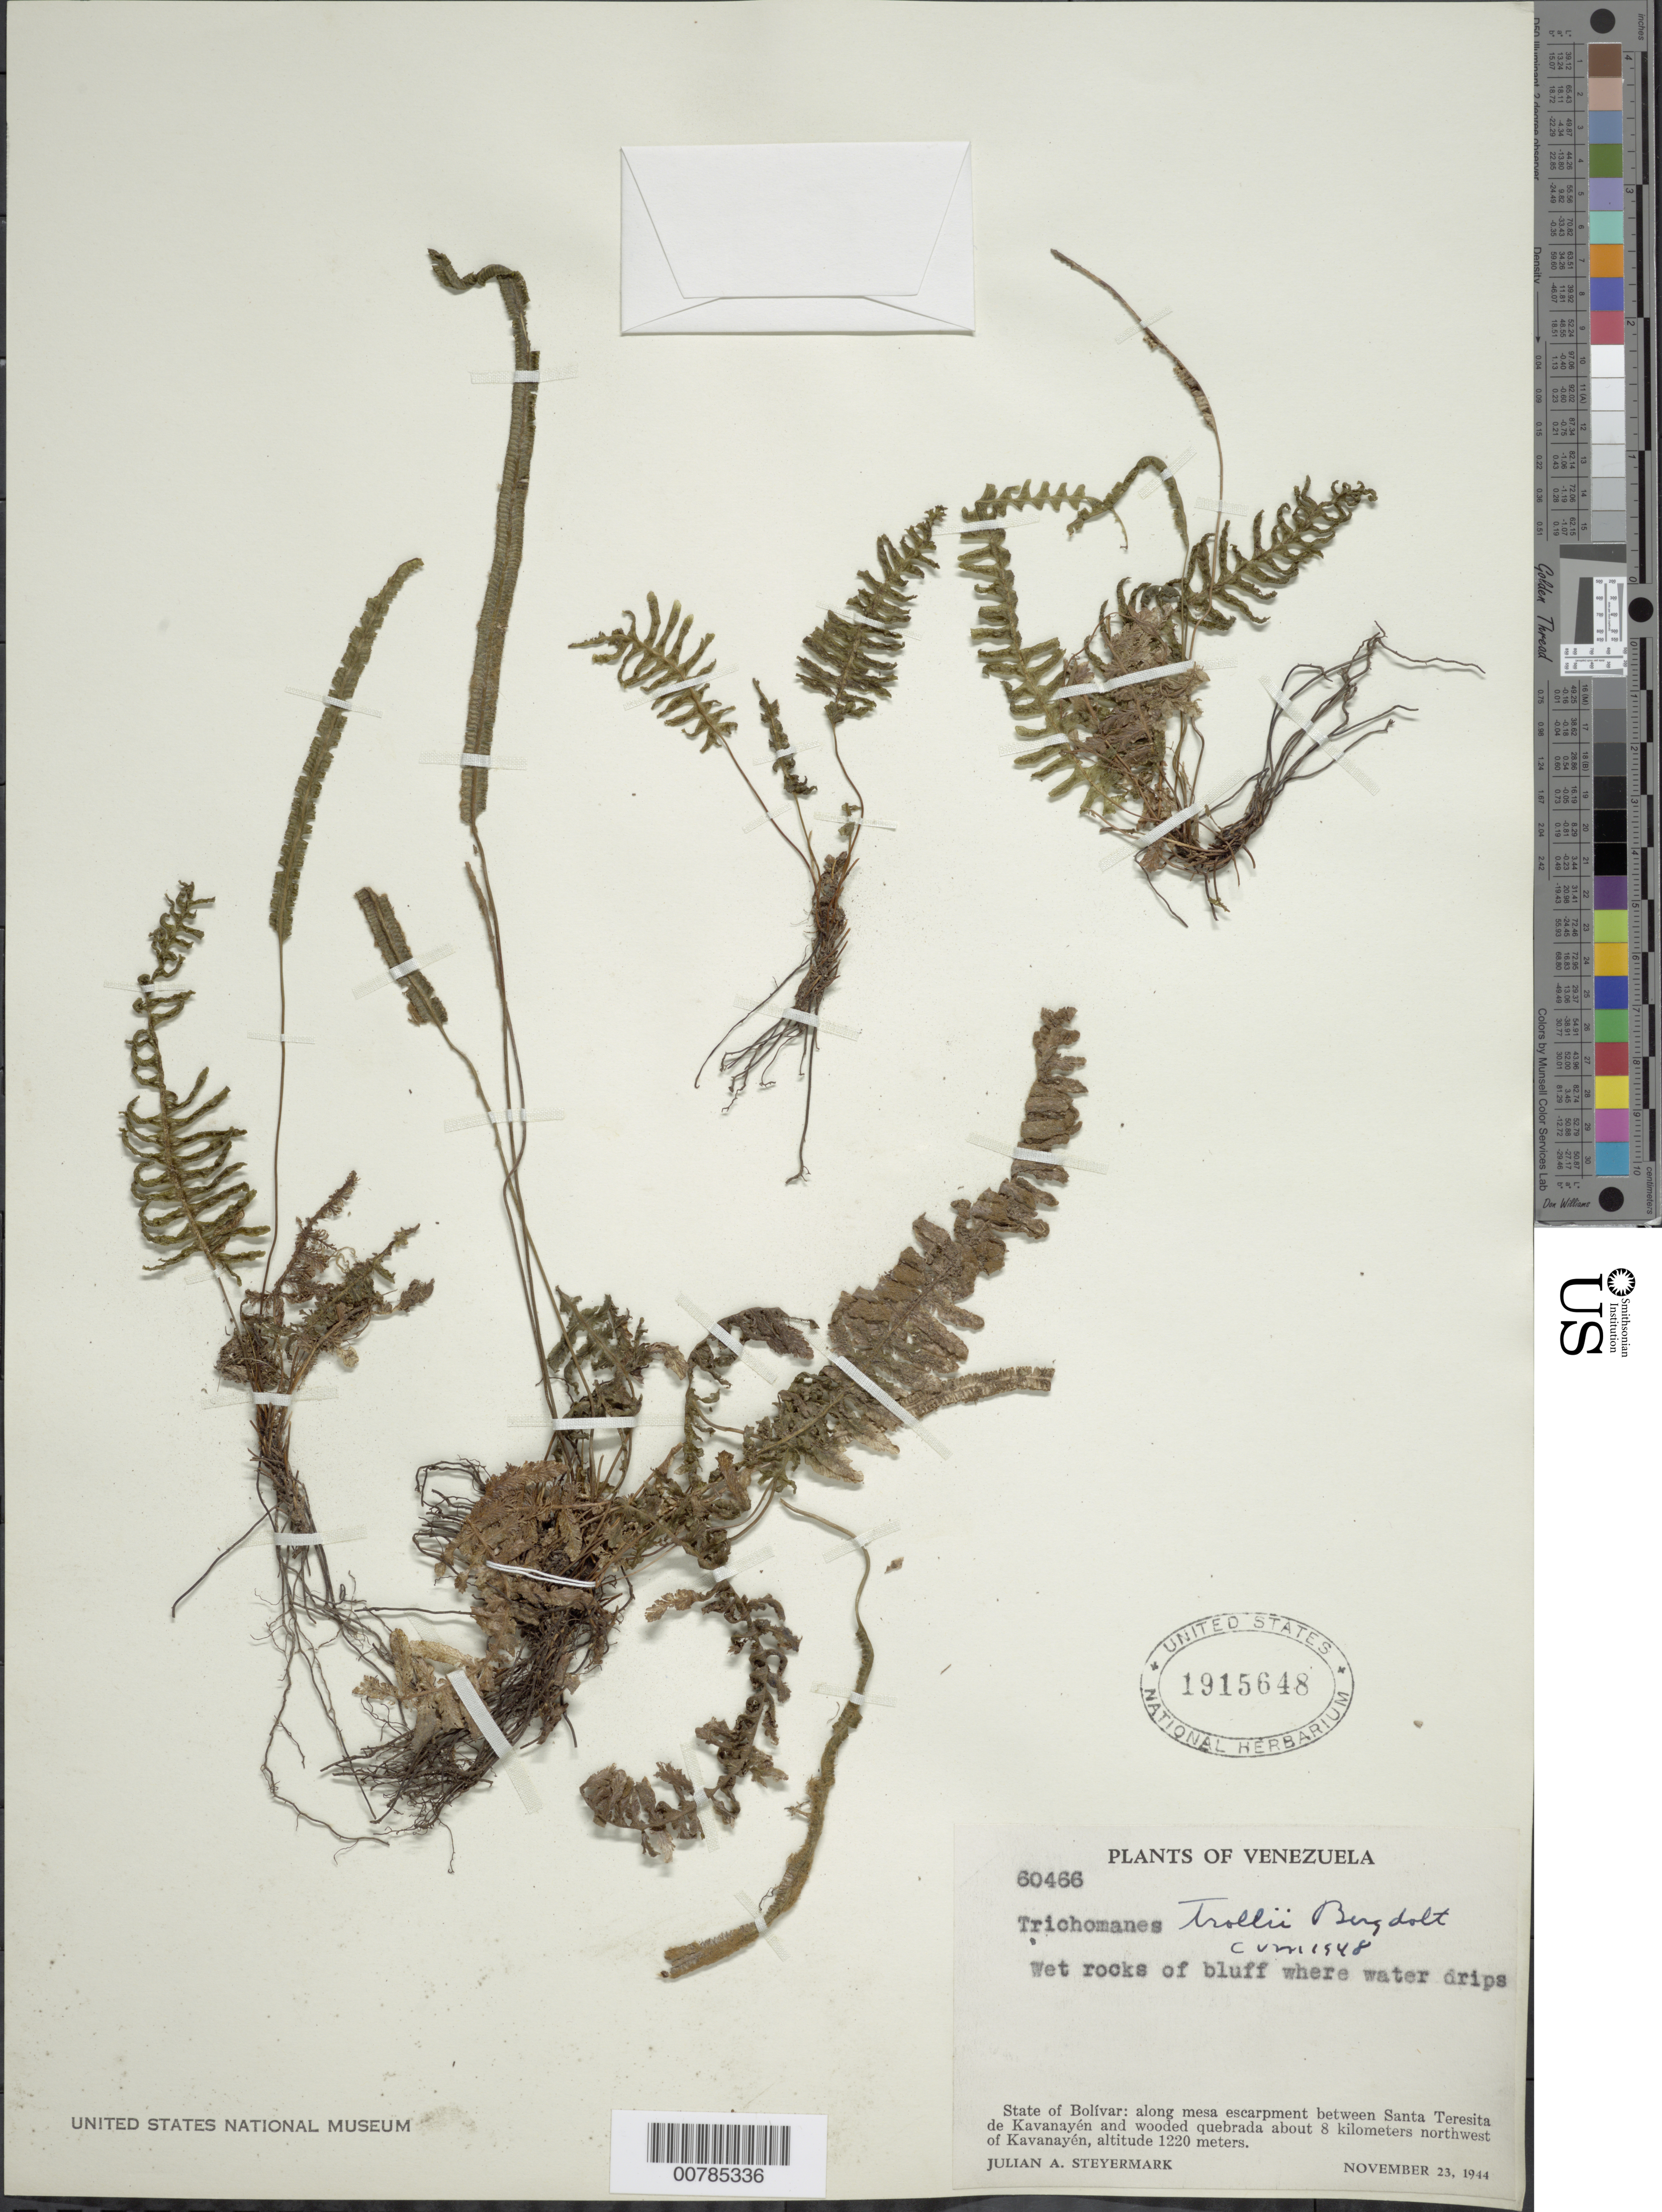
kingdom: Plantae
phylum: Tracheophyta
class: Polypodiopsida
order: Hymenophyllales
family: Hymenophyllaceae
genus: Trichomanes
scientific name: Trichomanes trollii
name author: Bergdolt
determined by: Morton, C. V.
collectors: J. Steyermark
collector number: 60466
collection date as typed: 23-Nov-44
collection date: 1944-11-23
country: Venezuela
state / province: Bolívar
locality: Santa Teresita de Kavanayen to 8 km NW of Kavanayén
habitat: Mesa escarpment and wooded quebrada; wet rocks of bluff where water drips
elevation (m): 1220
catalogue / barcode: US 1915648